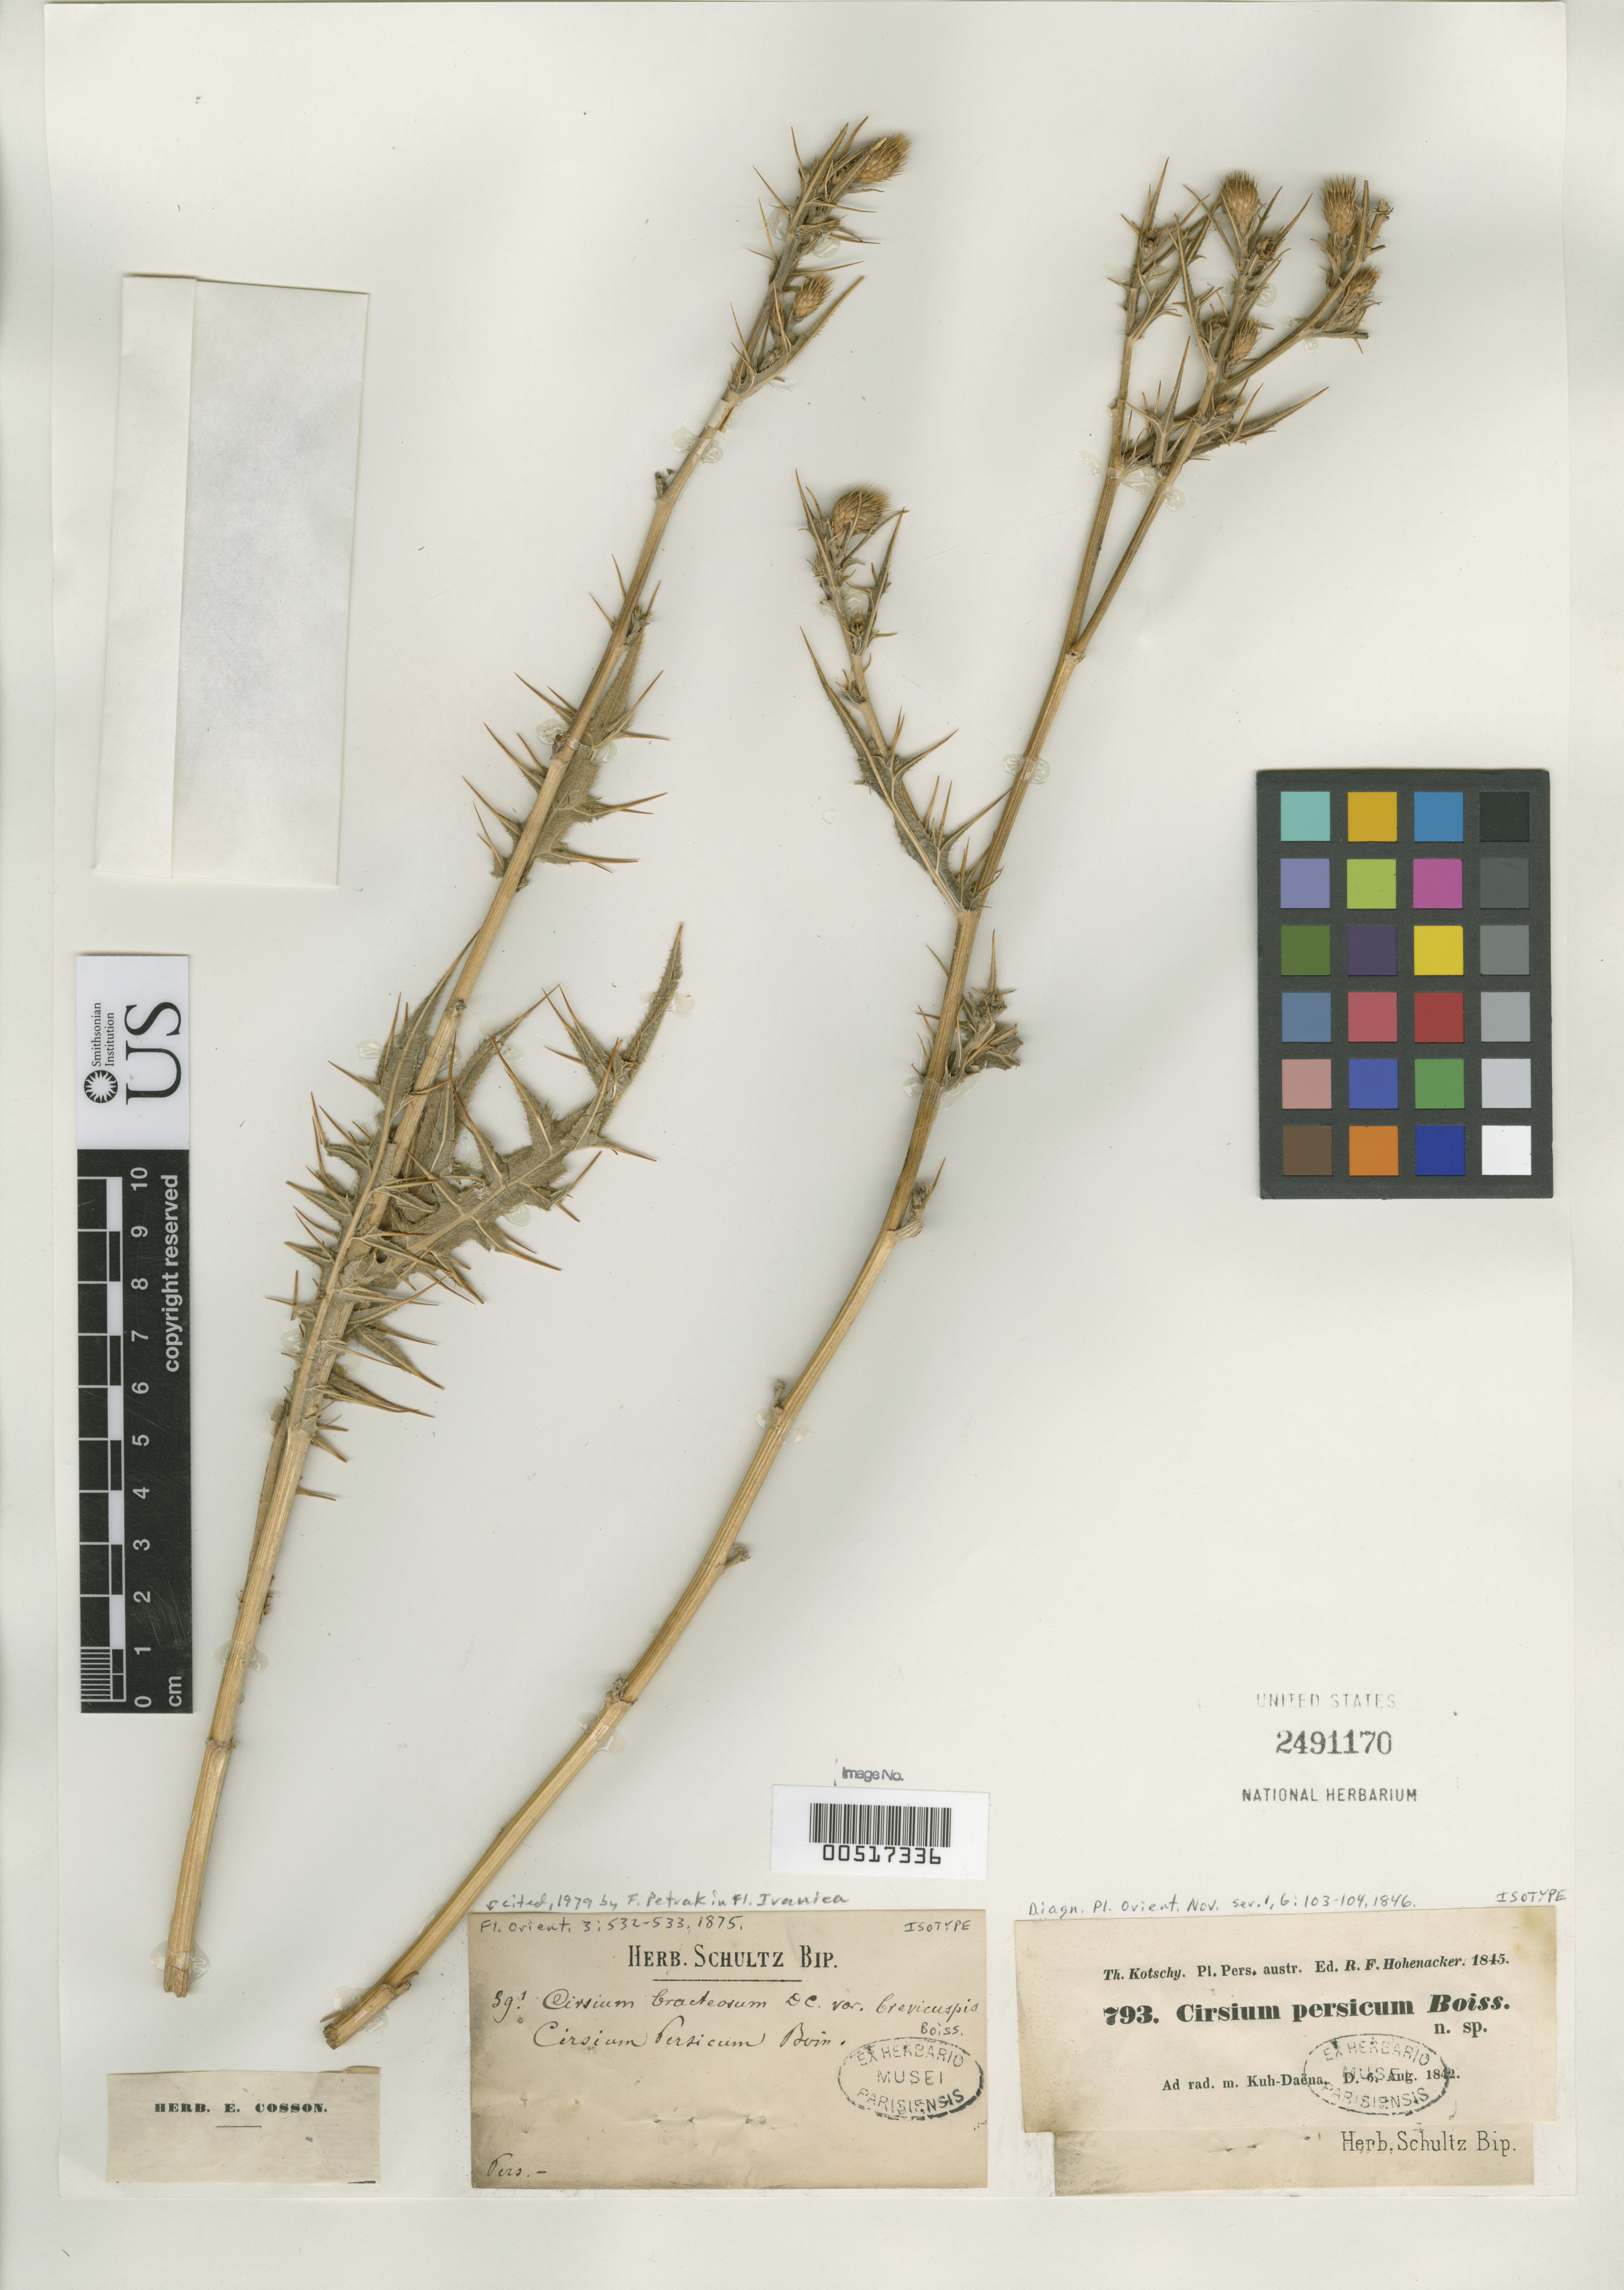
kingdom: Plantae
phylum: Tracheophyta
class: Magnoliopsida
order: Asterales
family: Asteraceae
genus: Cirsium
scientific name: Cirsium bracteosum var. brevicuspis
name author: Boiss.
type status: Isotype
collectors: K. G. Kotschy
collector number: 793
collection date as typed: Aug 1842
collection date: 1842-08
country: Iran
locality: Ad rad. m. Kuh-Daena. [At the foot of Mount Kuh-Daena?]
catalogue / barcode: US 2491170-2